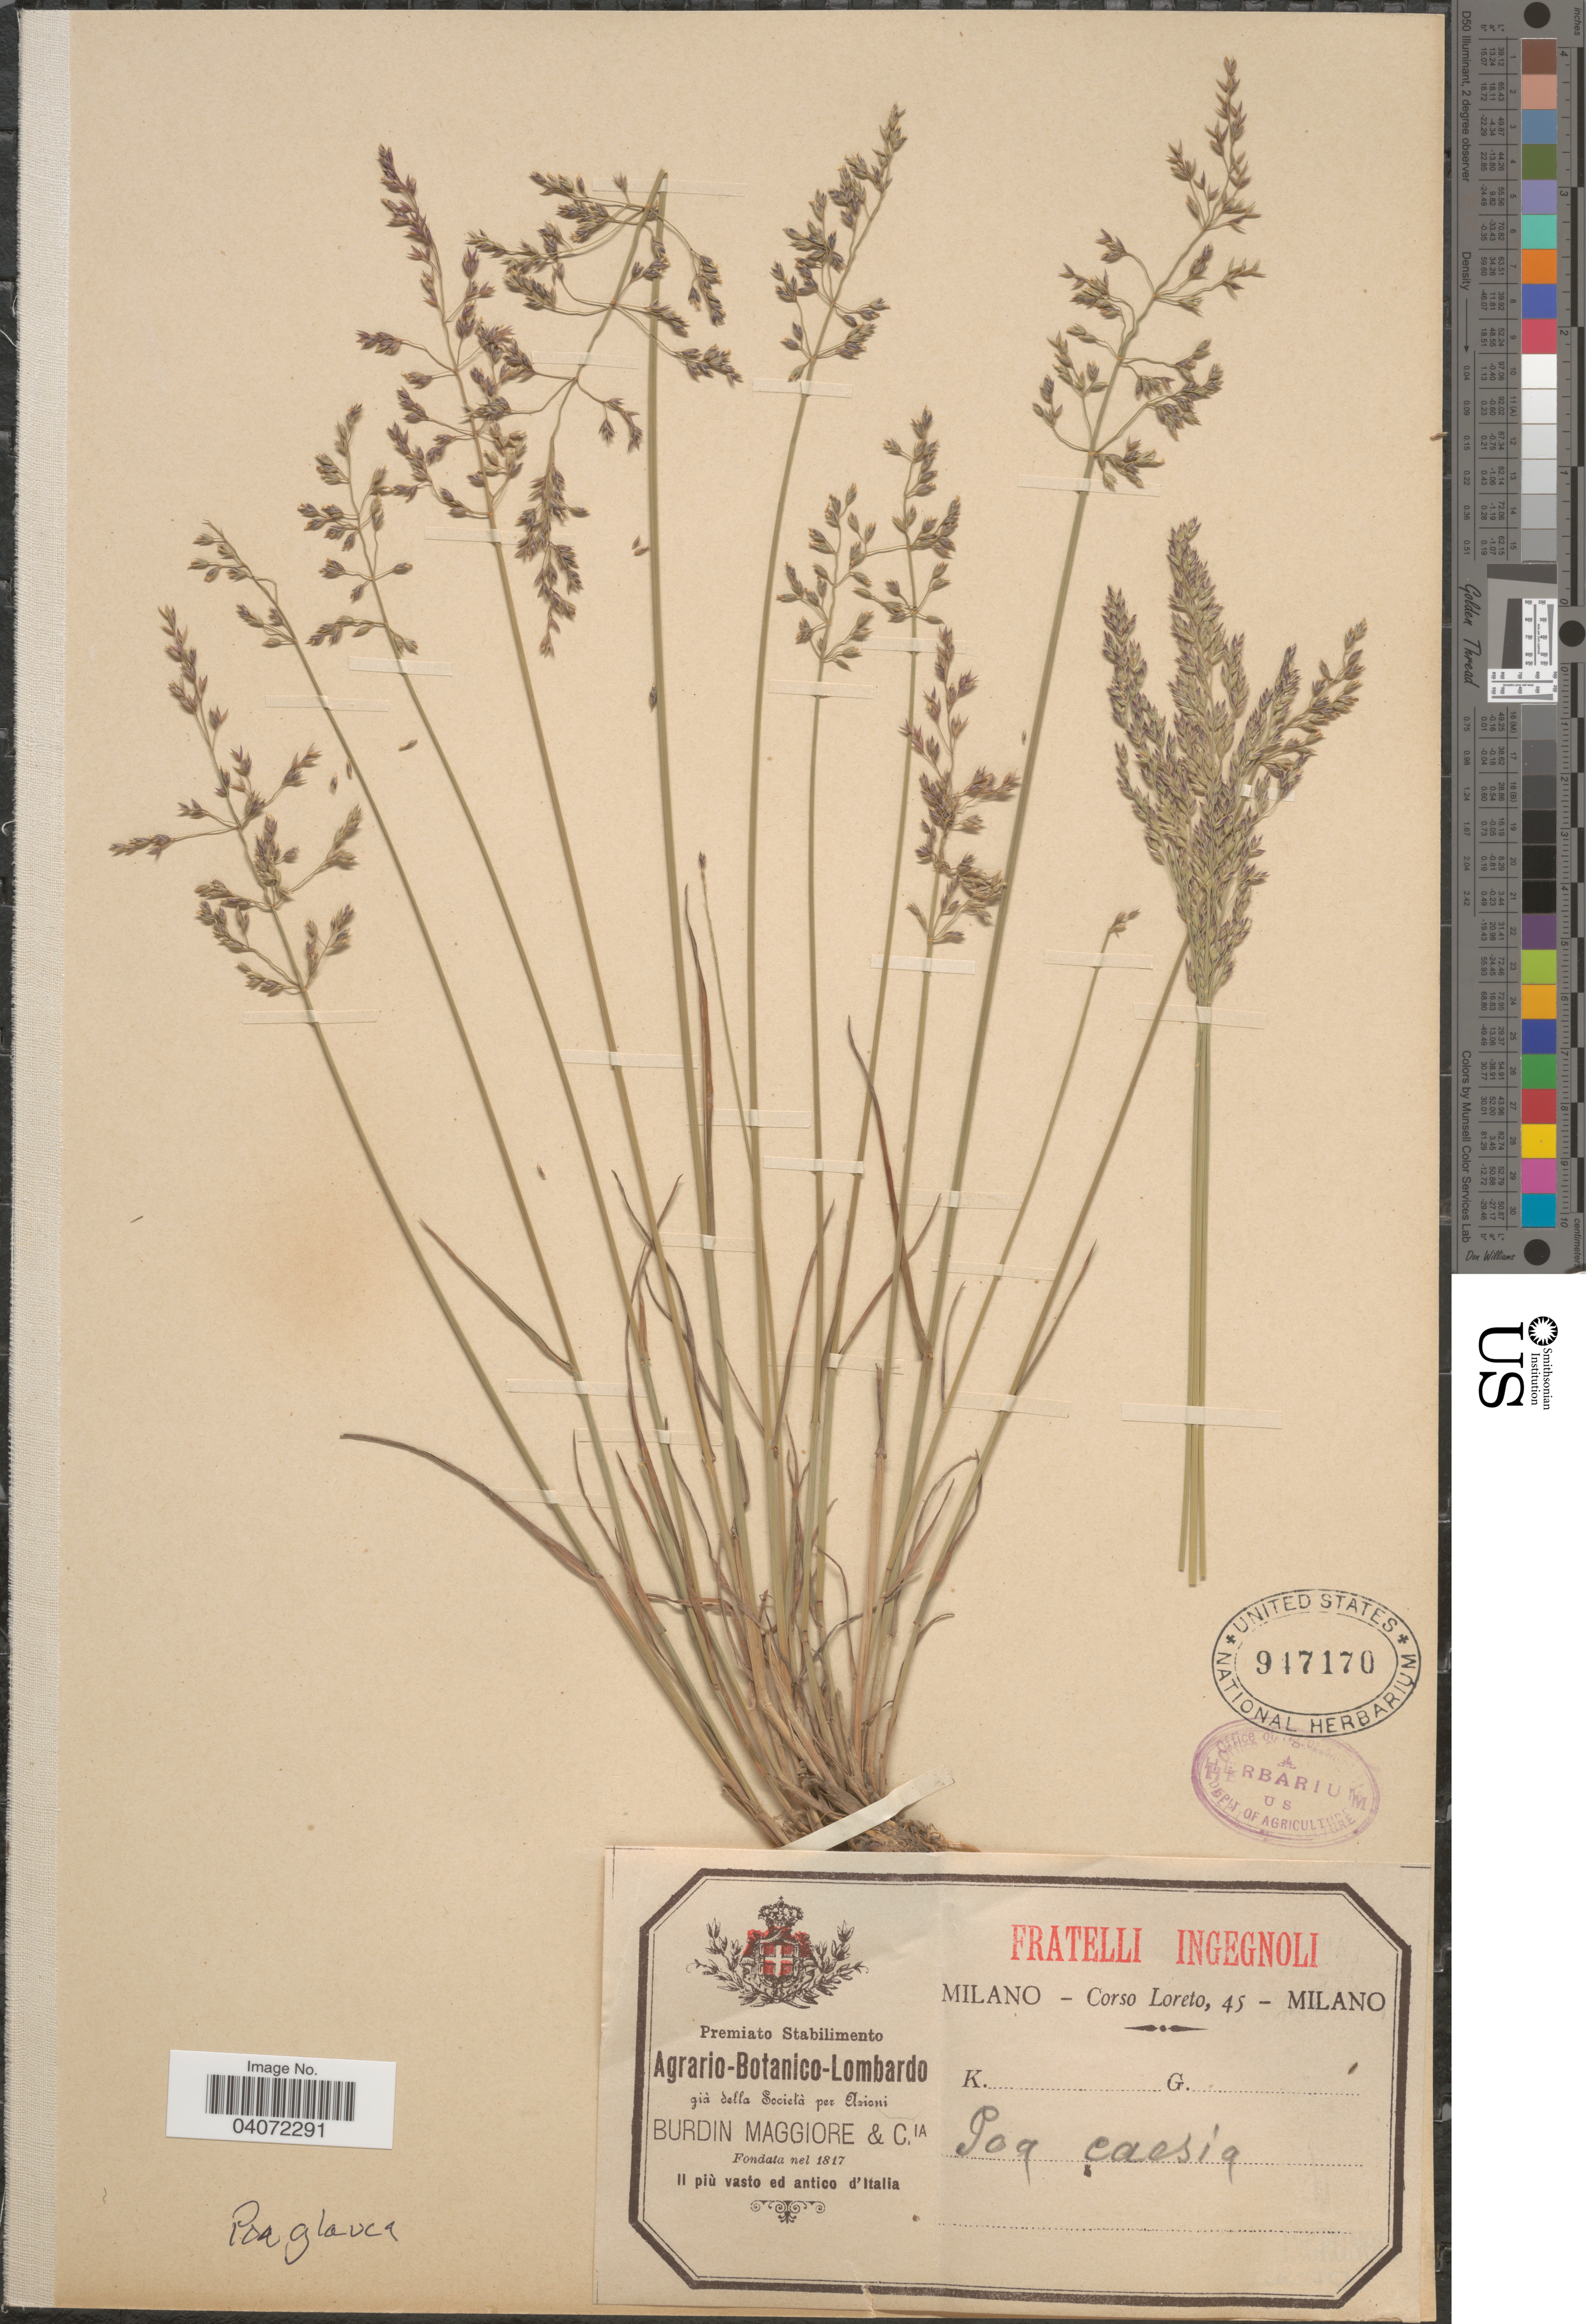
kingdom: Plantae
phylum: Tracheophyta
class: Liliopsida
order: Poales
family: Poaceae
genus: Poa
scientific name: Poa glauca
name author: Vahl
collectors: Loreto, C.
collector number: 45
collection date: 1817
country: Italy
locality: Il Piu vasto ed antico d'Italia.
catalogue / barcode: US 947170